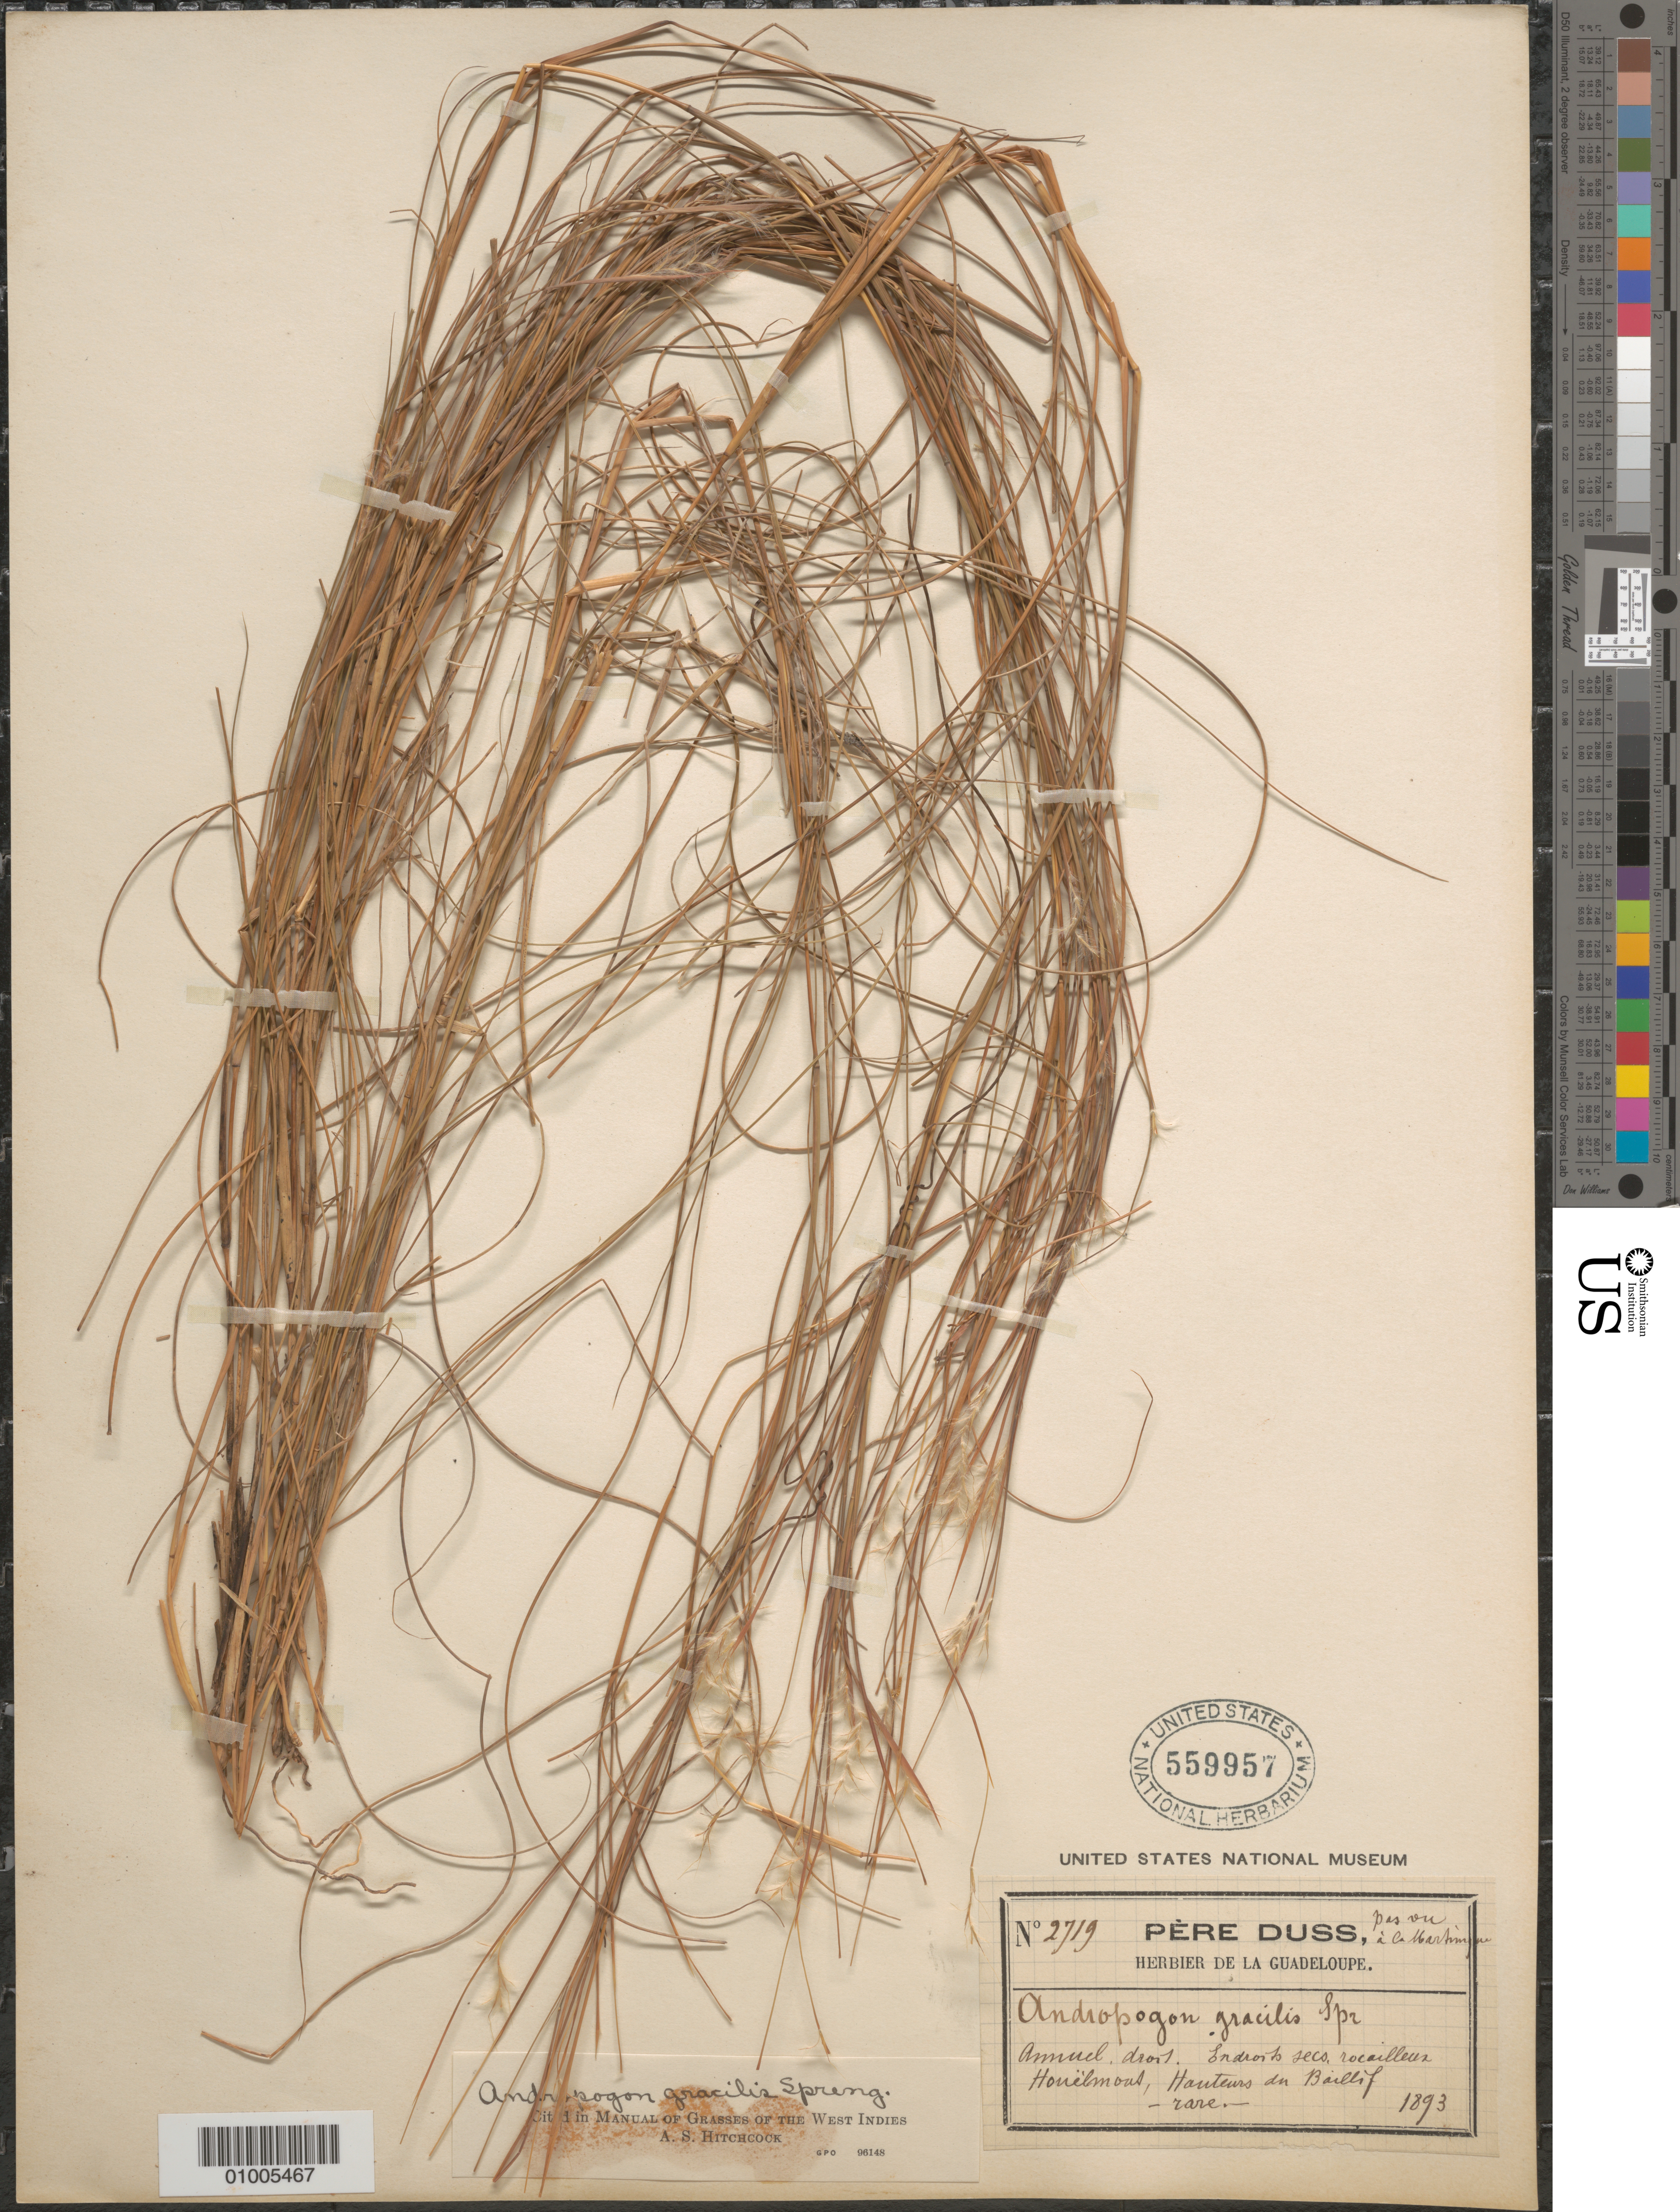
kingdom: Plantae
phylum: Tracheophyta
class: Liliopsida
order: Poales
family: Poaceae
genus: Andropogon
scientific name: Andropogon gracilis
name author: Spreng.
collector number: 2719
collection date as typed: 1893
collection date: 1893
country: Guadeloupe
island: Basse Terre [Guadeloupe]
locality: Annuel. Houelmont, Hauteurs du Baillif.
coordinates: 0 N, 0 E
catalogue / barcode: US 559957